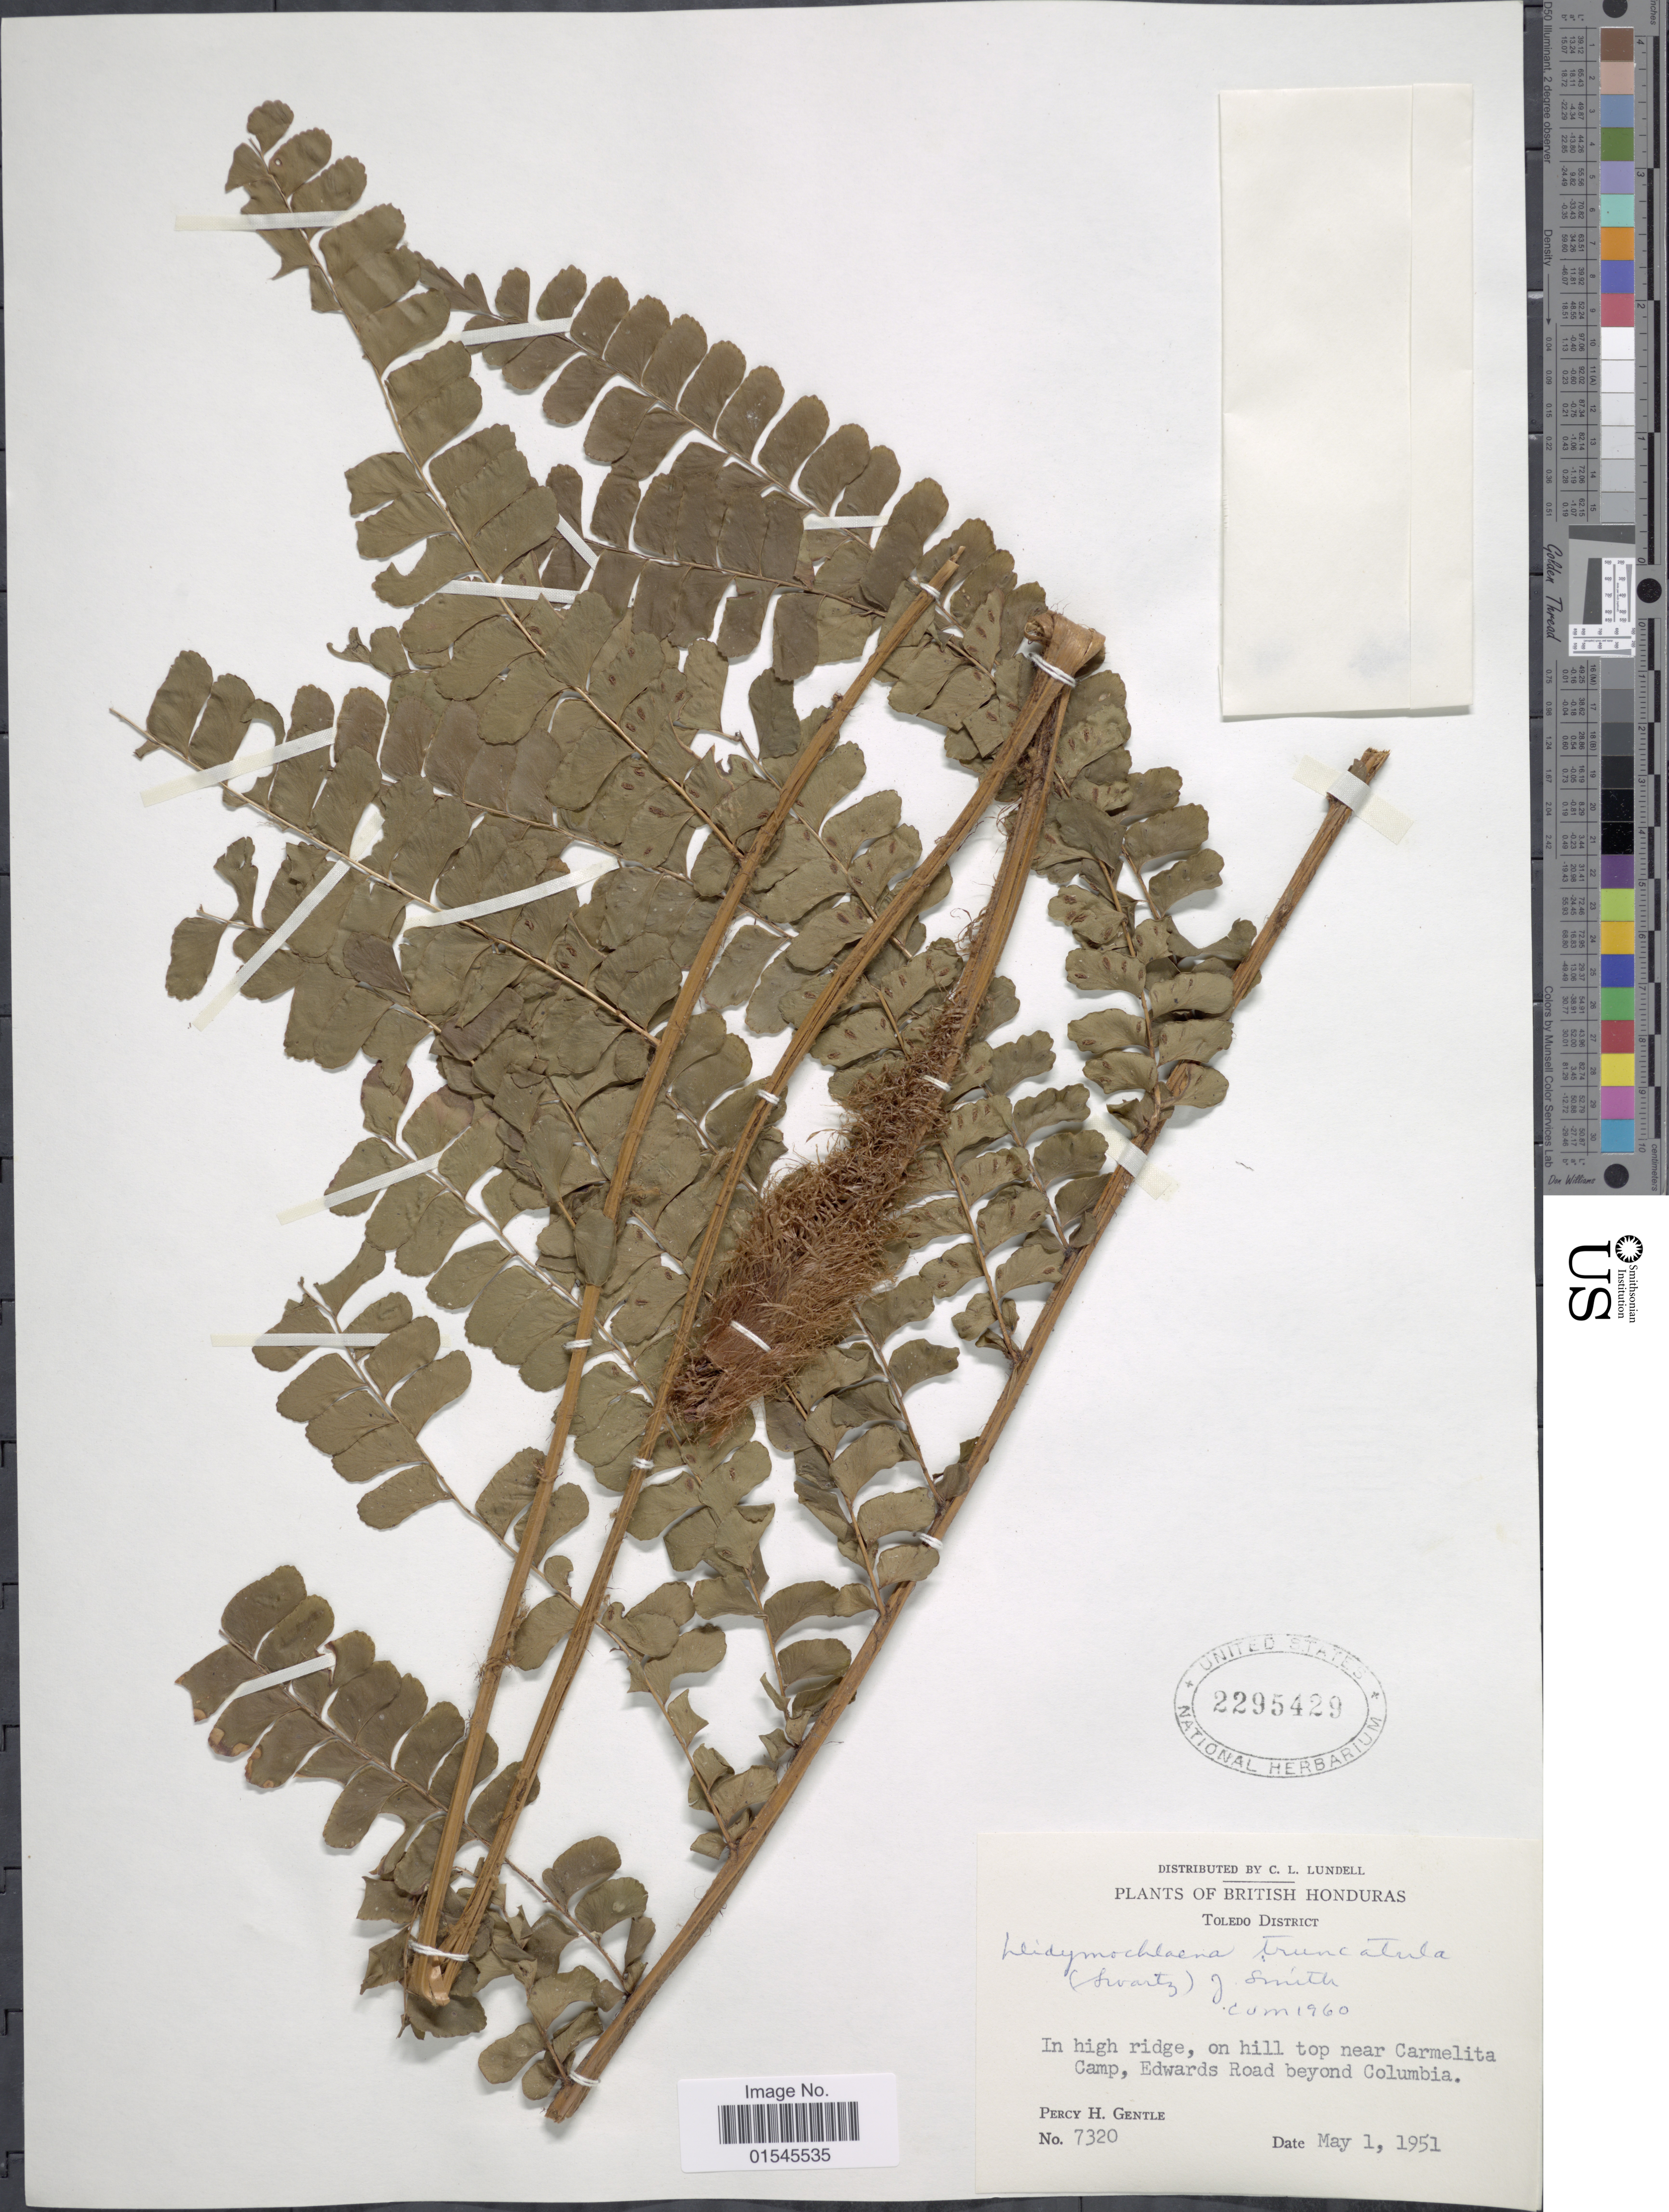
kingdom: Plantae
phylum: Tracheophyta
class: Polypodiopsida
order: Polypodiales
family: Didymochlaenaceae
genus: Didymochlaena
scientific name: Didymochlaena truncatula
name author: (Sw.) J. Sm.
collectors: P. H. Gentle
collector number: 7320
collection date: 1951-05-01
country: Belize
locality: British Honduras. Toledo District. In high ridge, on hill top near Carmelita Camp, Edwards Road beyond Columbia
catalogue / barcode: US 2295429